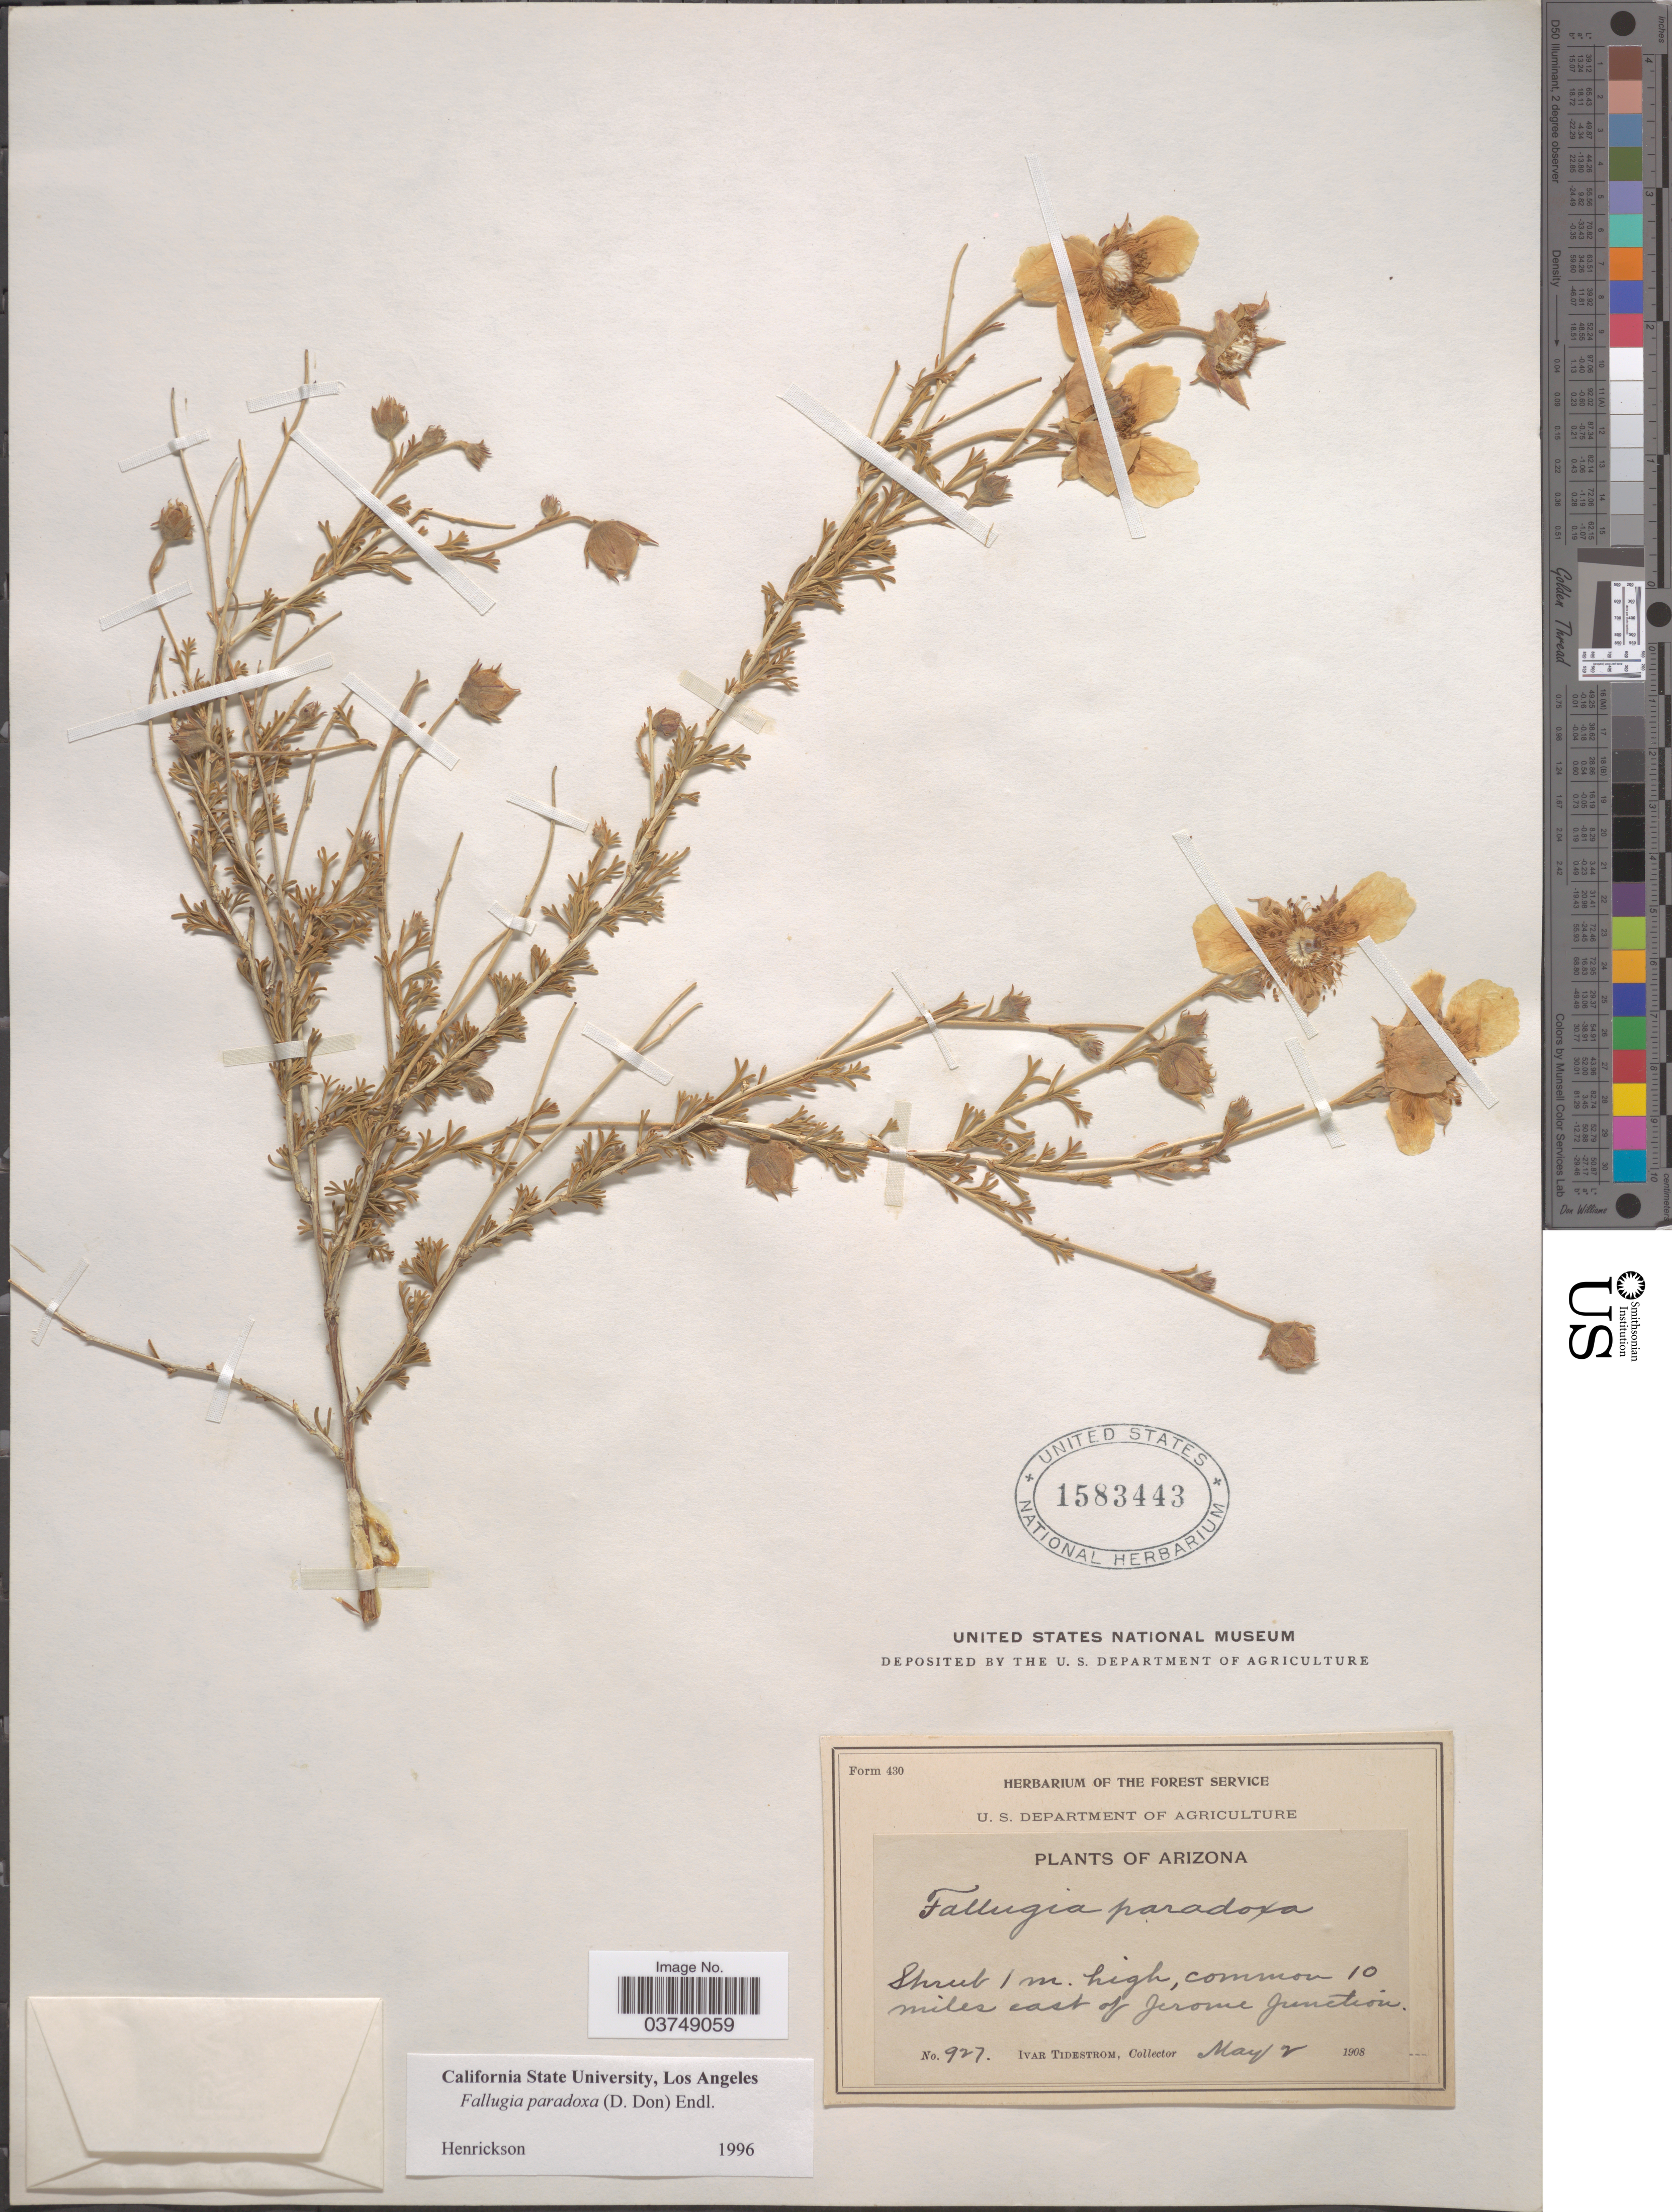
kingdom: Plantae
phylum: Tracheophyta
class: Magnoliopsida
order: Rosales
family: Rosaceae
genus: Fallugia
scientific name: Fallugia paradoxa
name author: (D. Don ex Tilloch & T. Taylor) Endl. ex Torr.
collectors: I. F. Tidestrom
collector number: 927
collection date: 1908-05-02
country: United States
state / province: Arizona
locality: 10 miles east of Jerome Junction.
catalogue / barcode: US 1583443